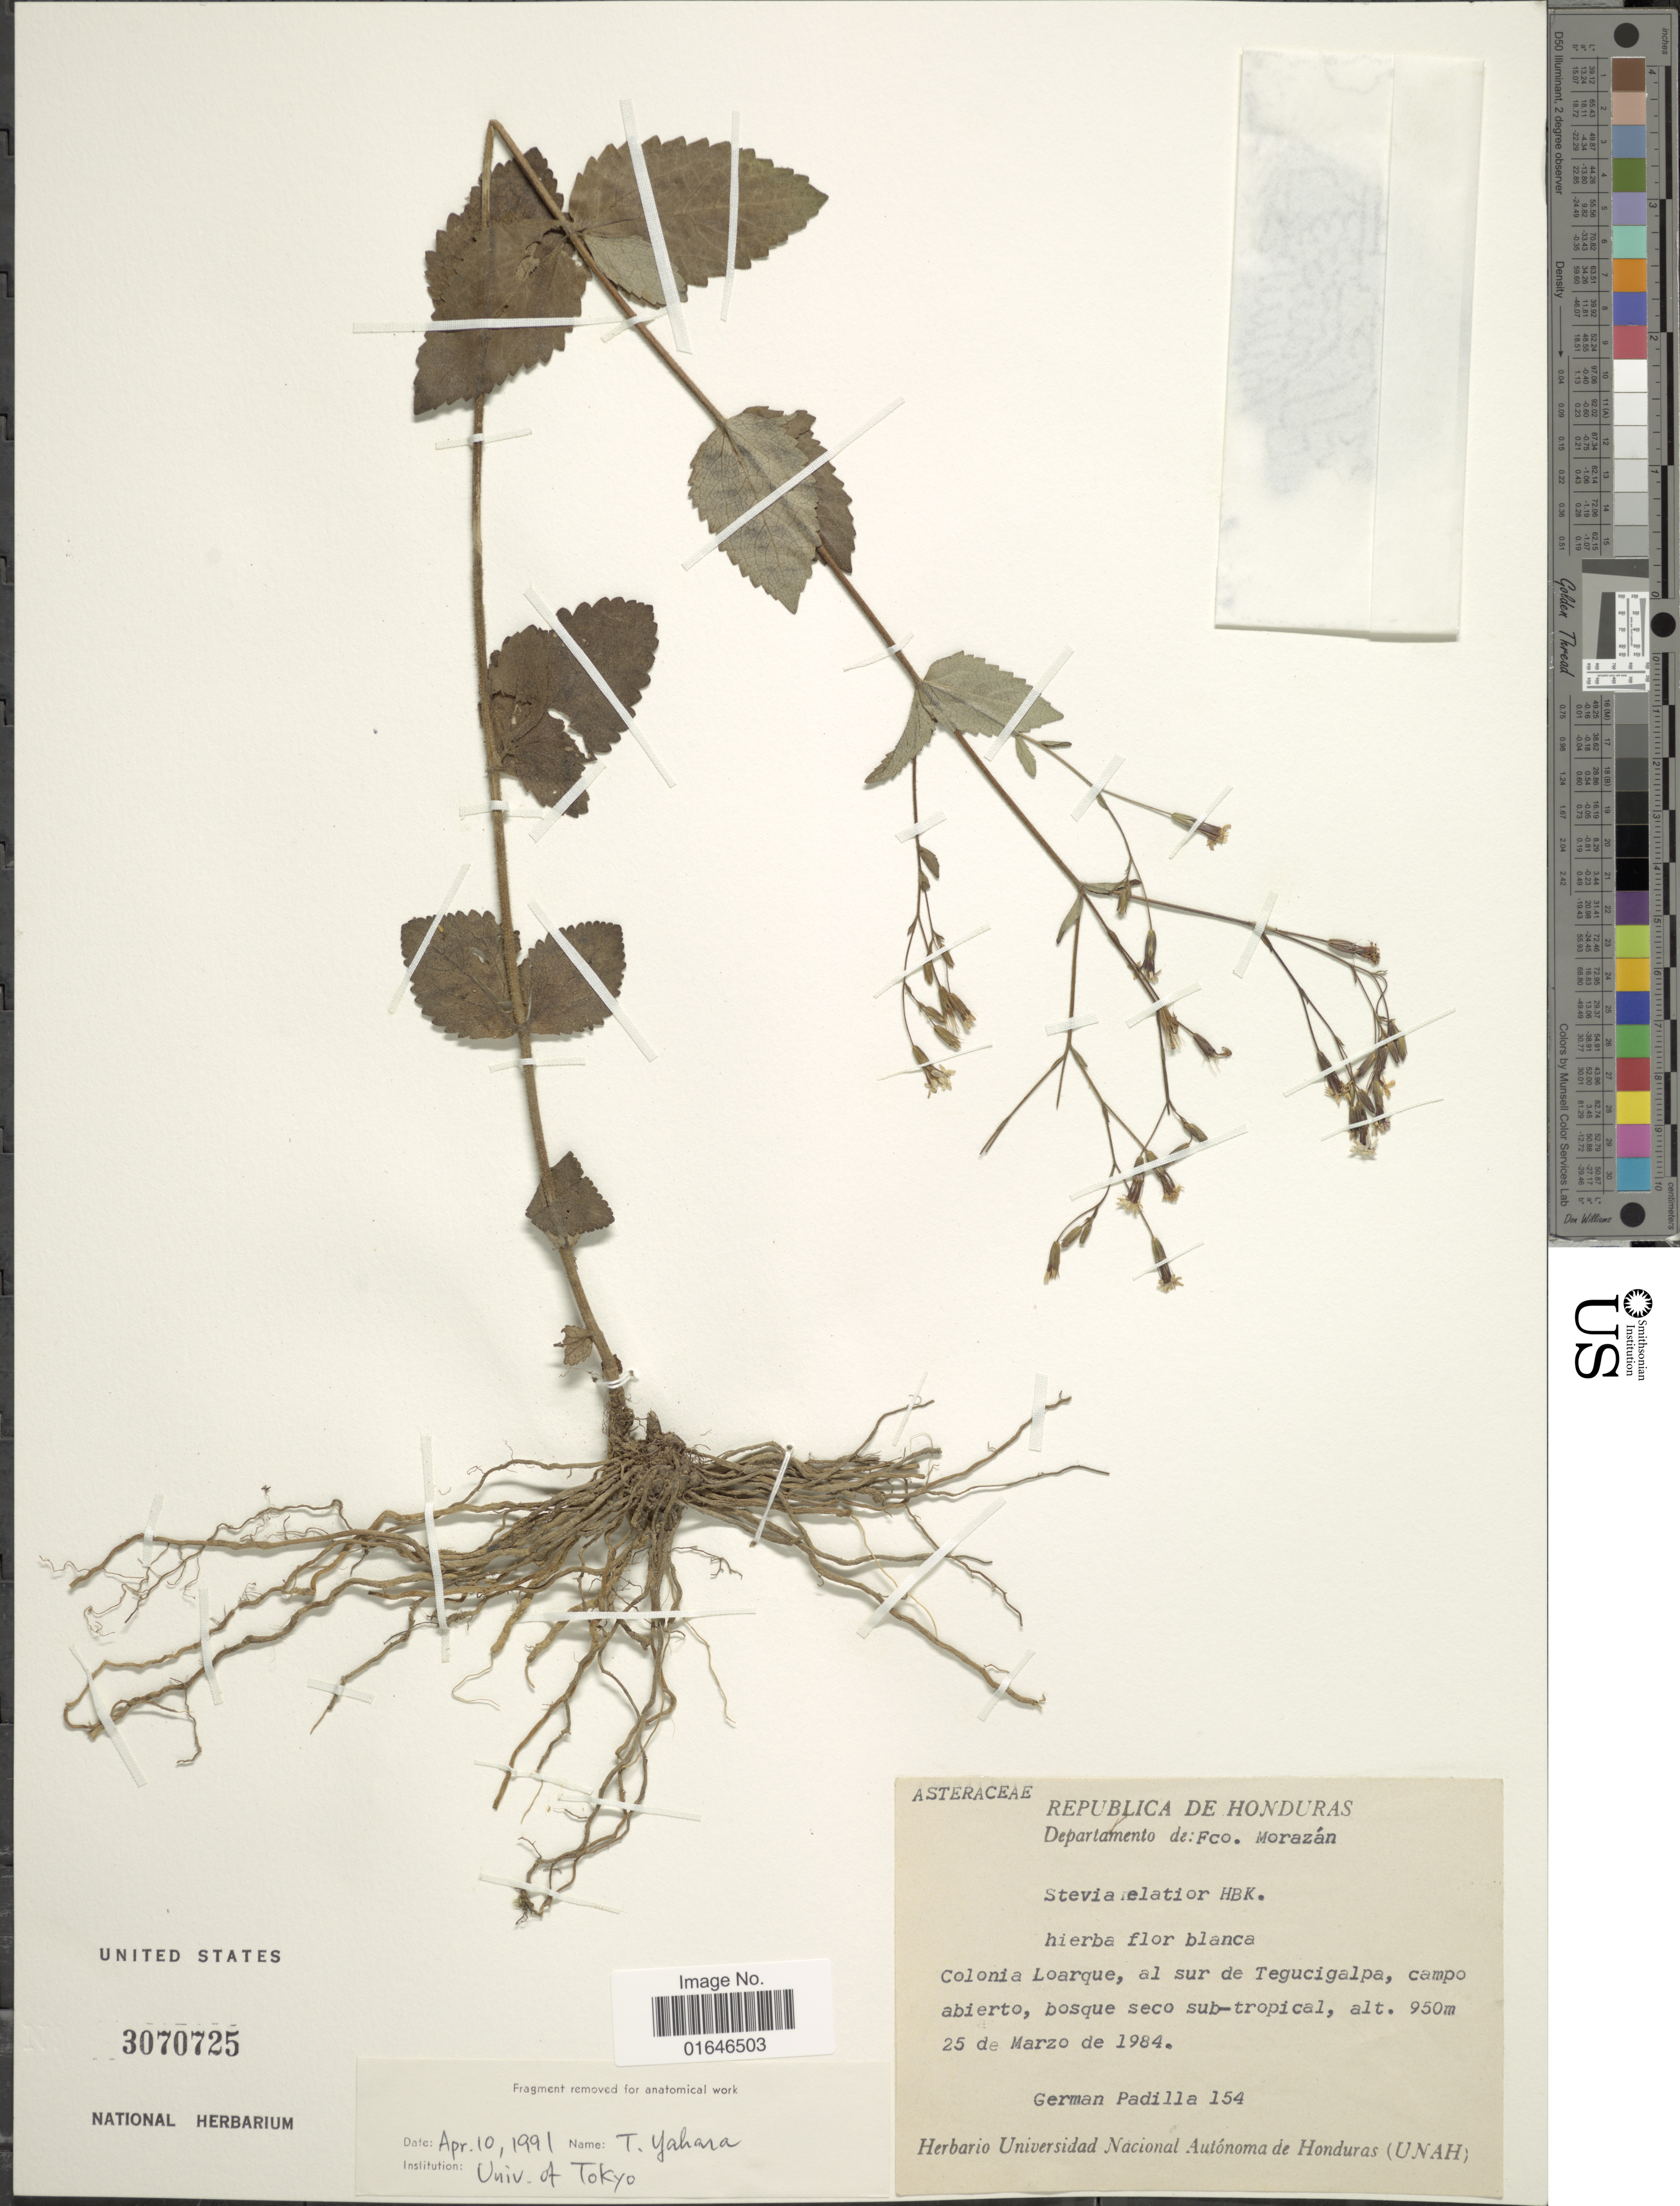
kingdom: Plantae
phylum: Tracheophyta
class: Magnoliopsida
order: Asterales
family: Asteraceae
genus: Stevia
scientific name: Stevia elatior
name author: Kunth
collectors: G. Padilla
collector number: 154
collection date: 1984-03-25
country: Honduras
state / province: Fco. Morazán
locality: Colonia Loarque, al sur de Teguicipala, campo abierto, bosqe seco Sub- Tropical.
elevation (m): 950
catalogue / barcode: US 3070725